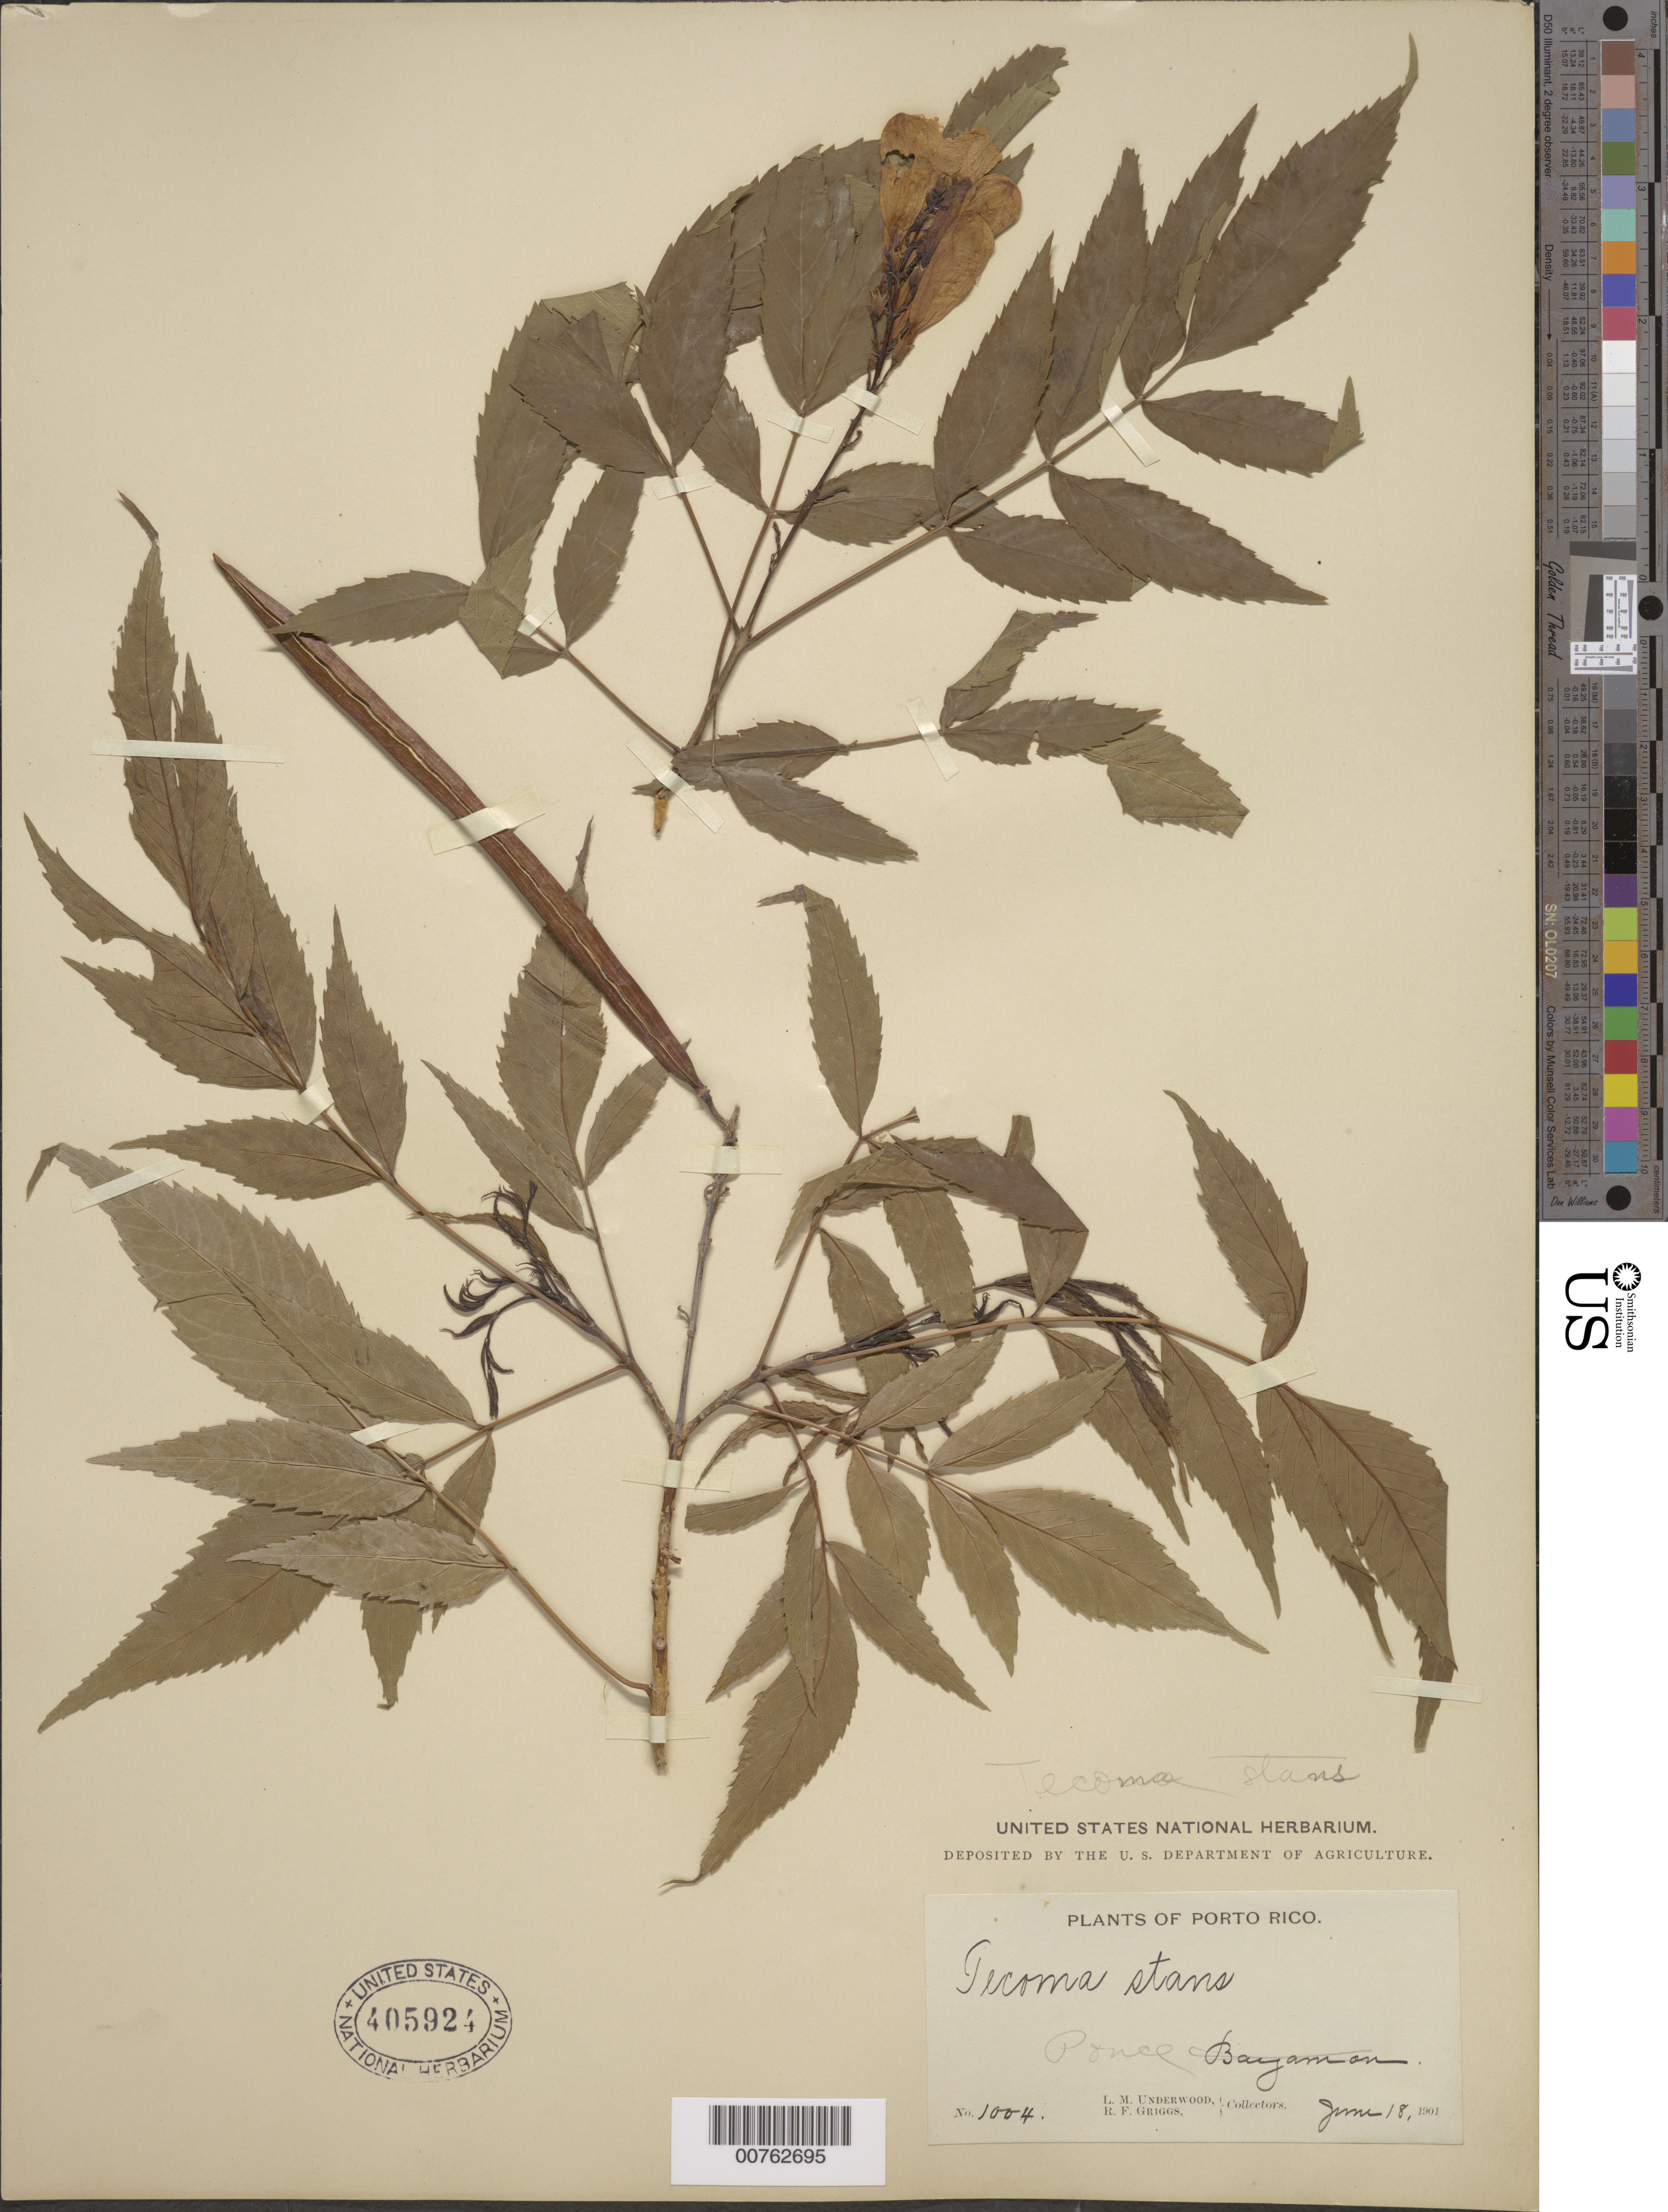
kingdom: Plantae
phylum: Tracheophyta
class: Magnoliopsida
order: Lamiales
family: Bignoniaceae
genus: Tecoma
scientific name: Tecoma stans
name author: (L.) Juss. ex Kunth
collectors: L. M. Underwood & R. F. Griggs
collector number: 1004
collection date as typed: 18 Jun 1901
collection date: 1901-06-18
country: Puerto Rico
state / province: Ponce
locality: Ponce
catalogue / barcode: US 405924